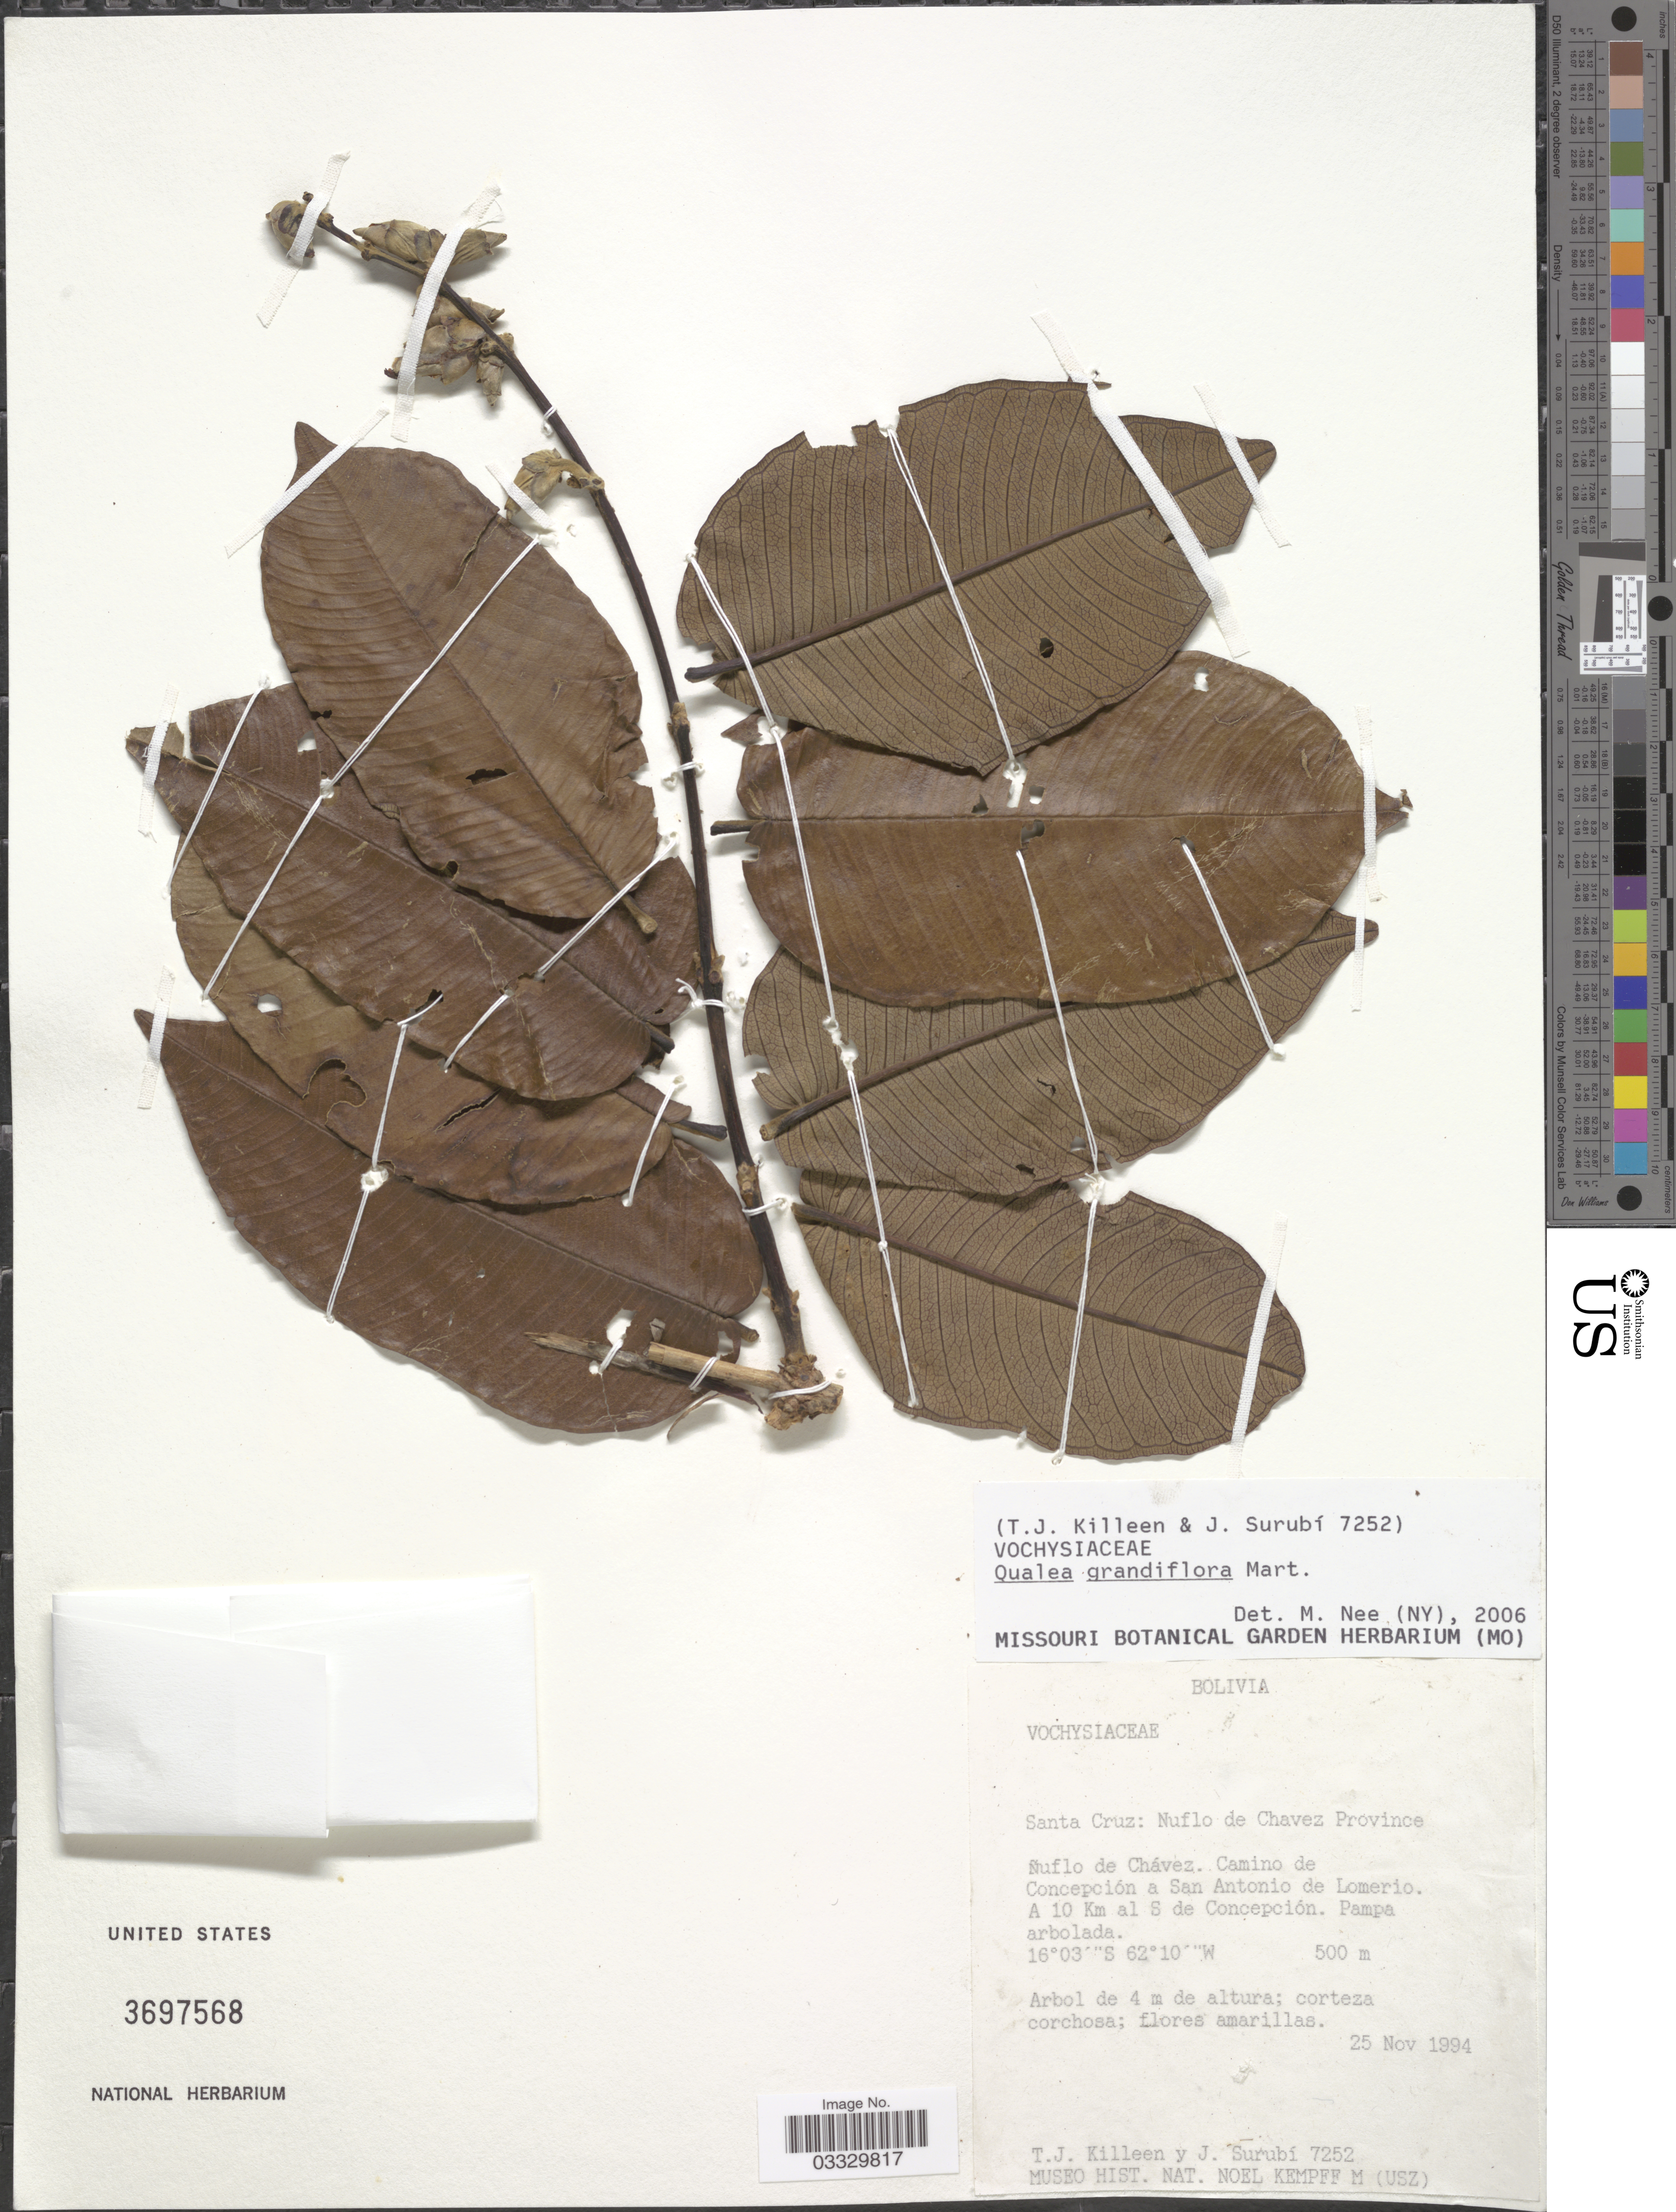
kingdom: Plantae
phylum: Tracheophyta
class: Magnoliopsida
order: Myrtales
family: Vochysiaceae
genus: Qualea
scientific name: Qualea grandiflora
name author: Mart.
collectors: T. J. Killeen & J. Surubi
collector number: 7252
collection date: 1994-11-25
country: Bolivia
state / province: Santa Cruz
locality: Nuflo de Chavez Province. Ñuflo de Chávez. Camino de Concepción a San Antonio de Lomerio. A 10 Km al S de Concepción.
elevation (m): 500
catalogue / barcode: US 3697568